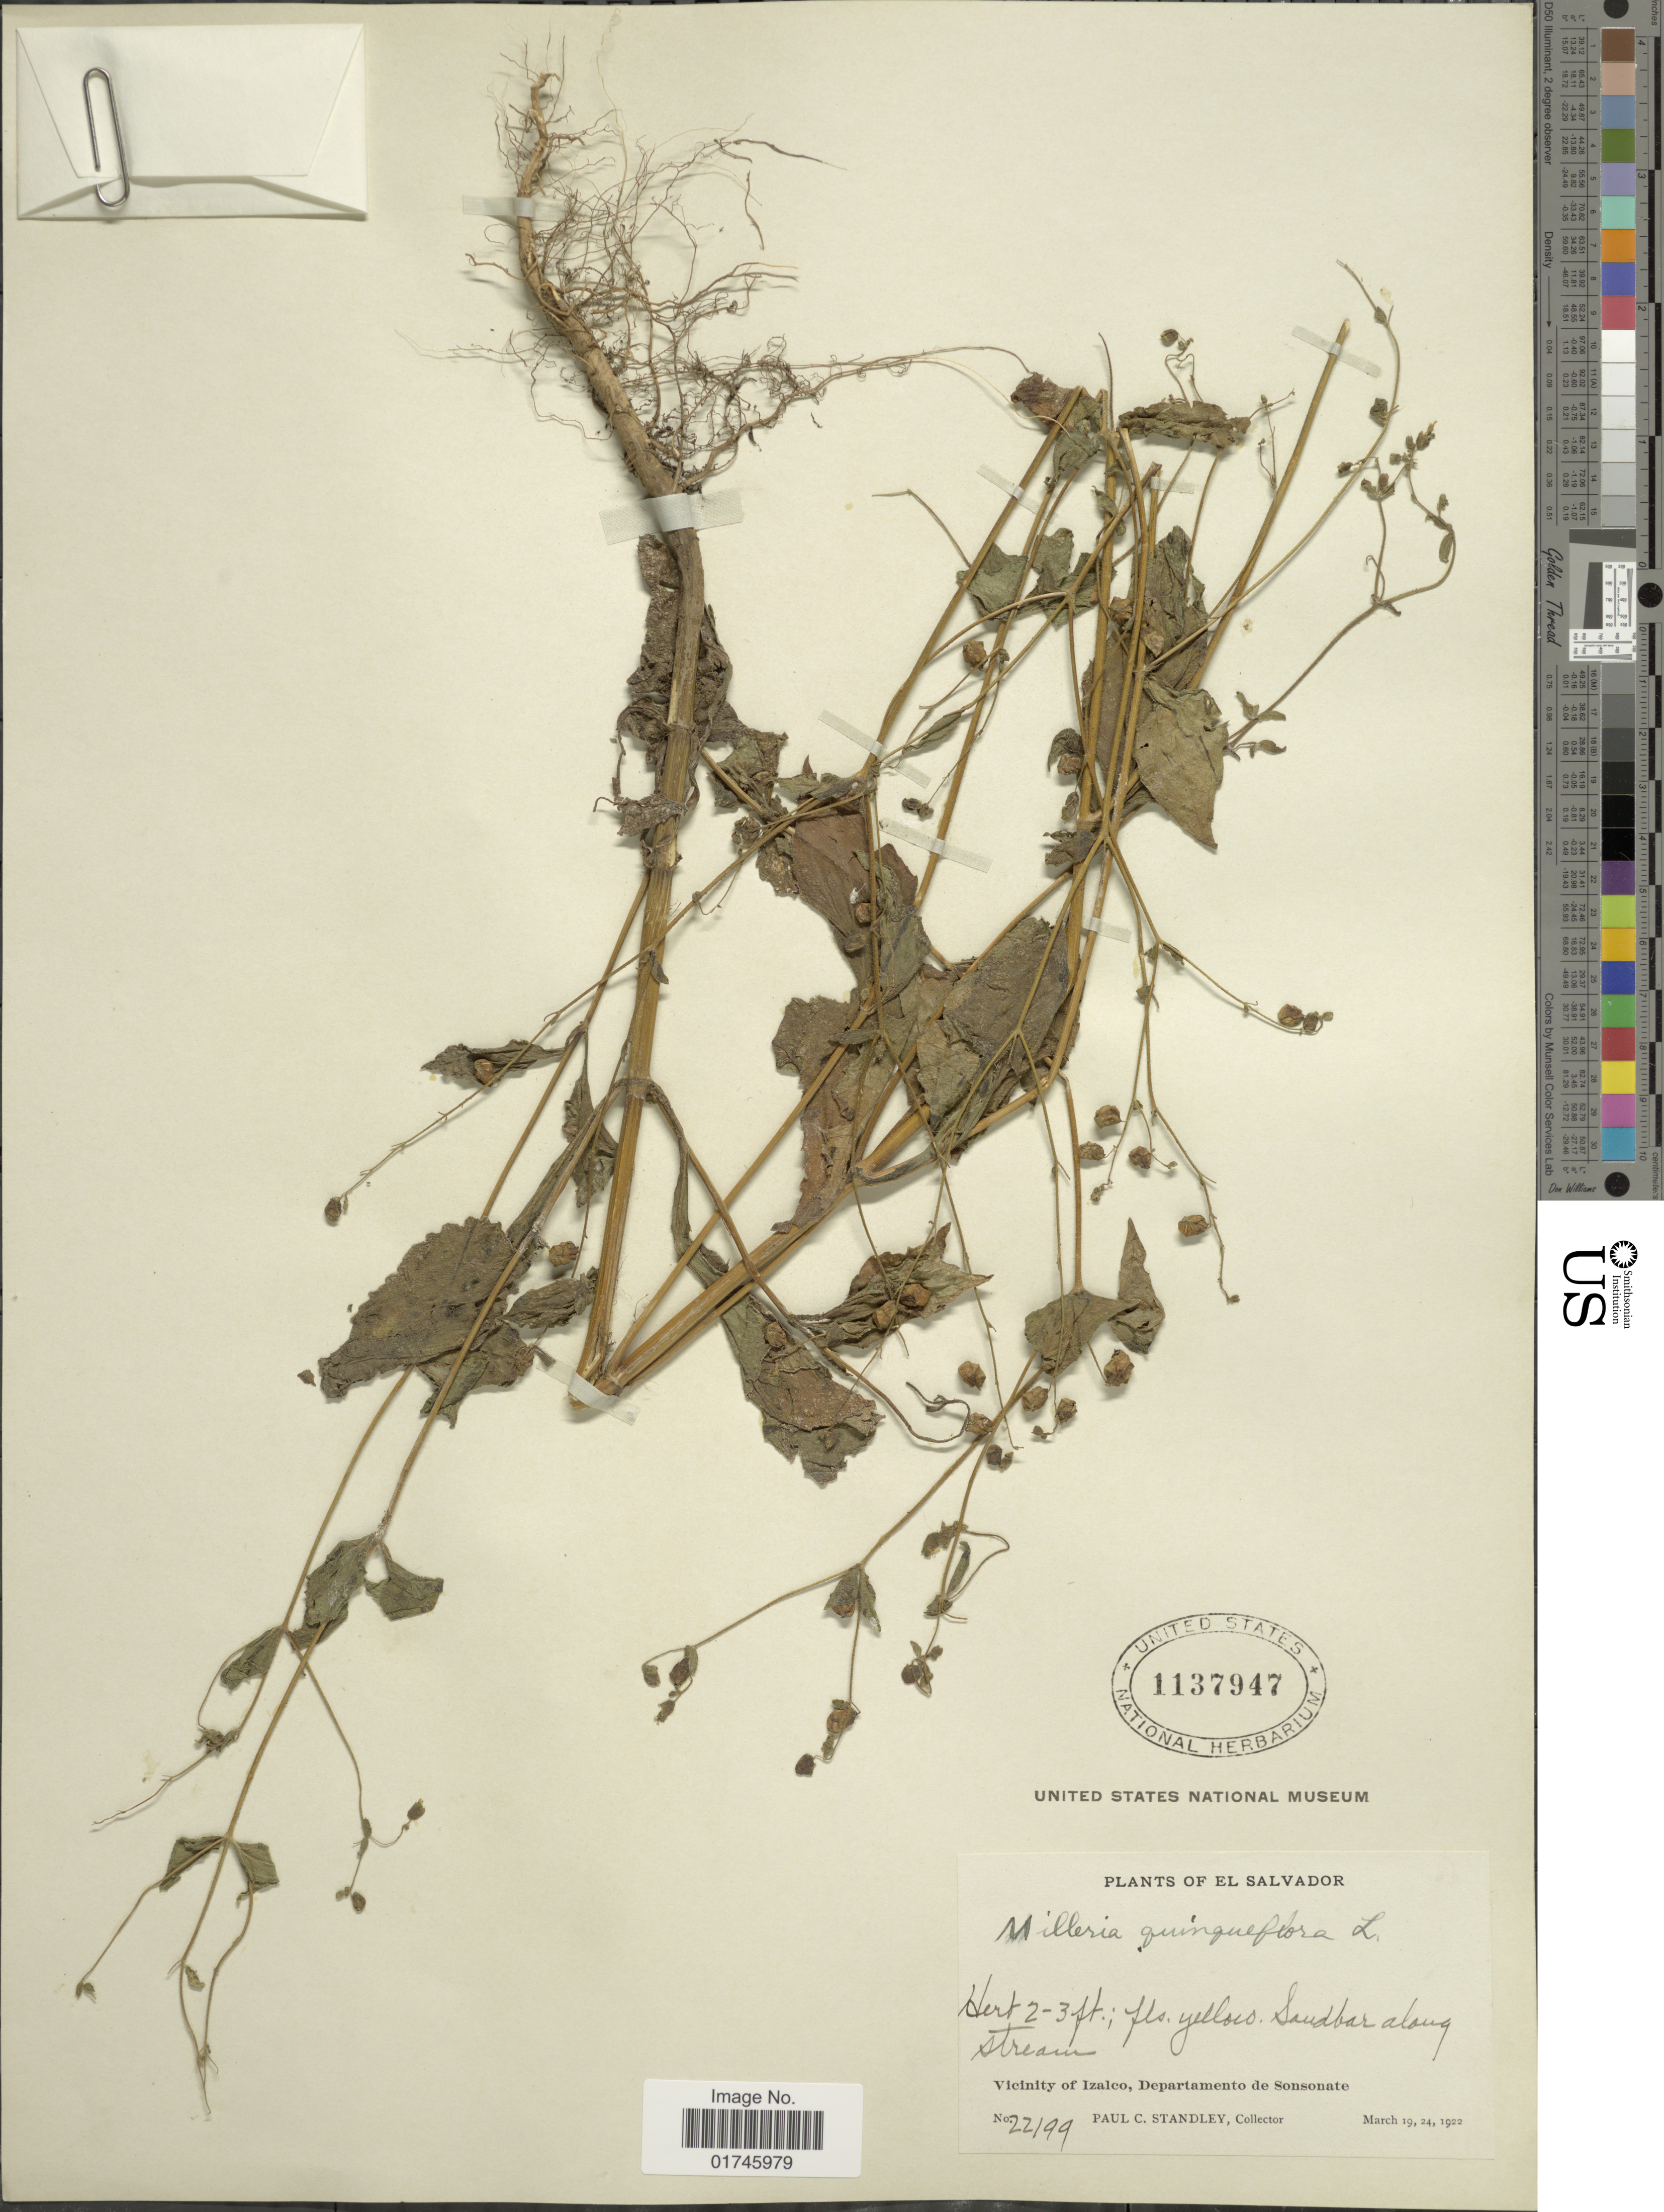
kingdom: Plantae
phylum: Tracheophyta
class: Magnoliopsida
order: Asterales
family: Asteraceae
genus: Milleria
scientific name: Milleria quinqueflora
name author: L.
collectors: P. C. Standley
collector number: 22199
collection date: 1922-03-19/1922-03-24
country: El Salvador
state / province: Sonsonate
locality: Vicinity of Izalco, Departamento de Sonsonate.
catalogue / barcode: US 1137947